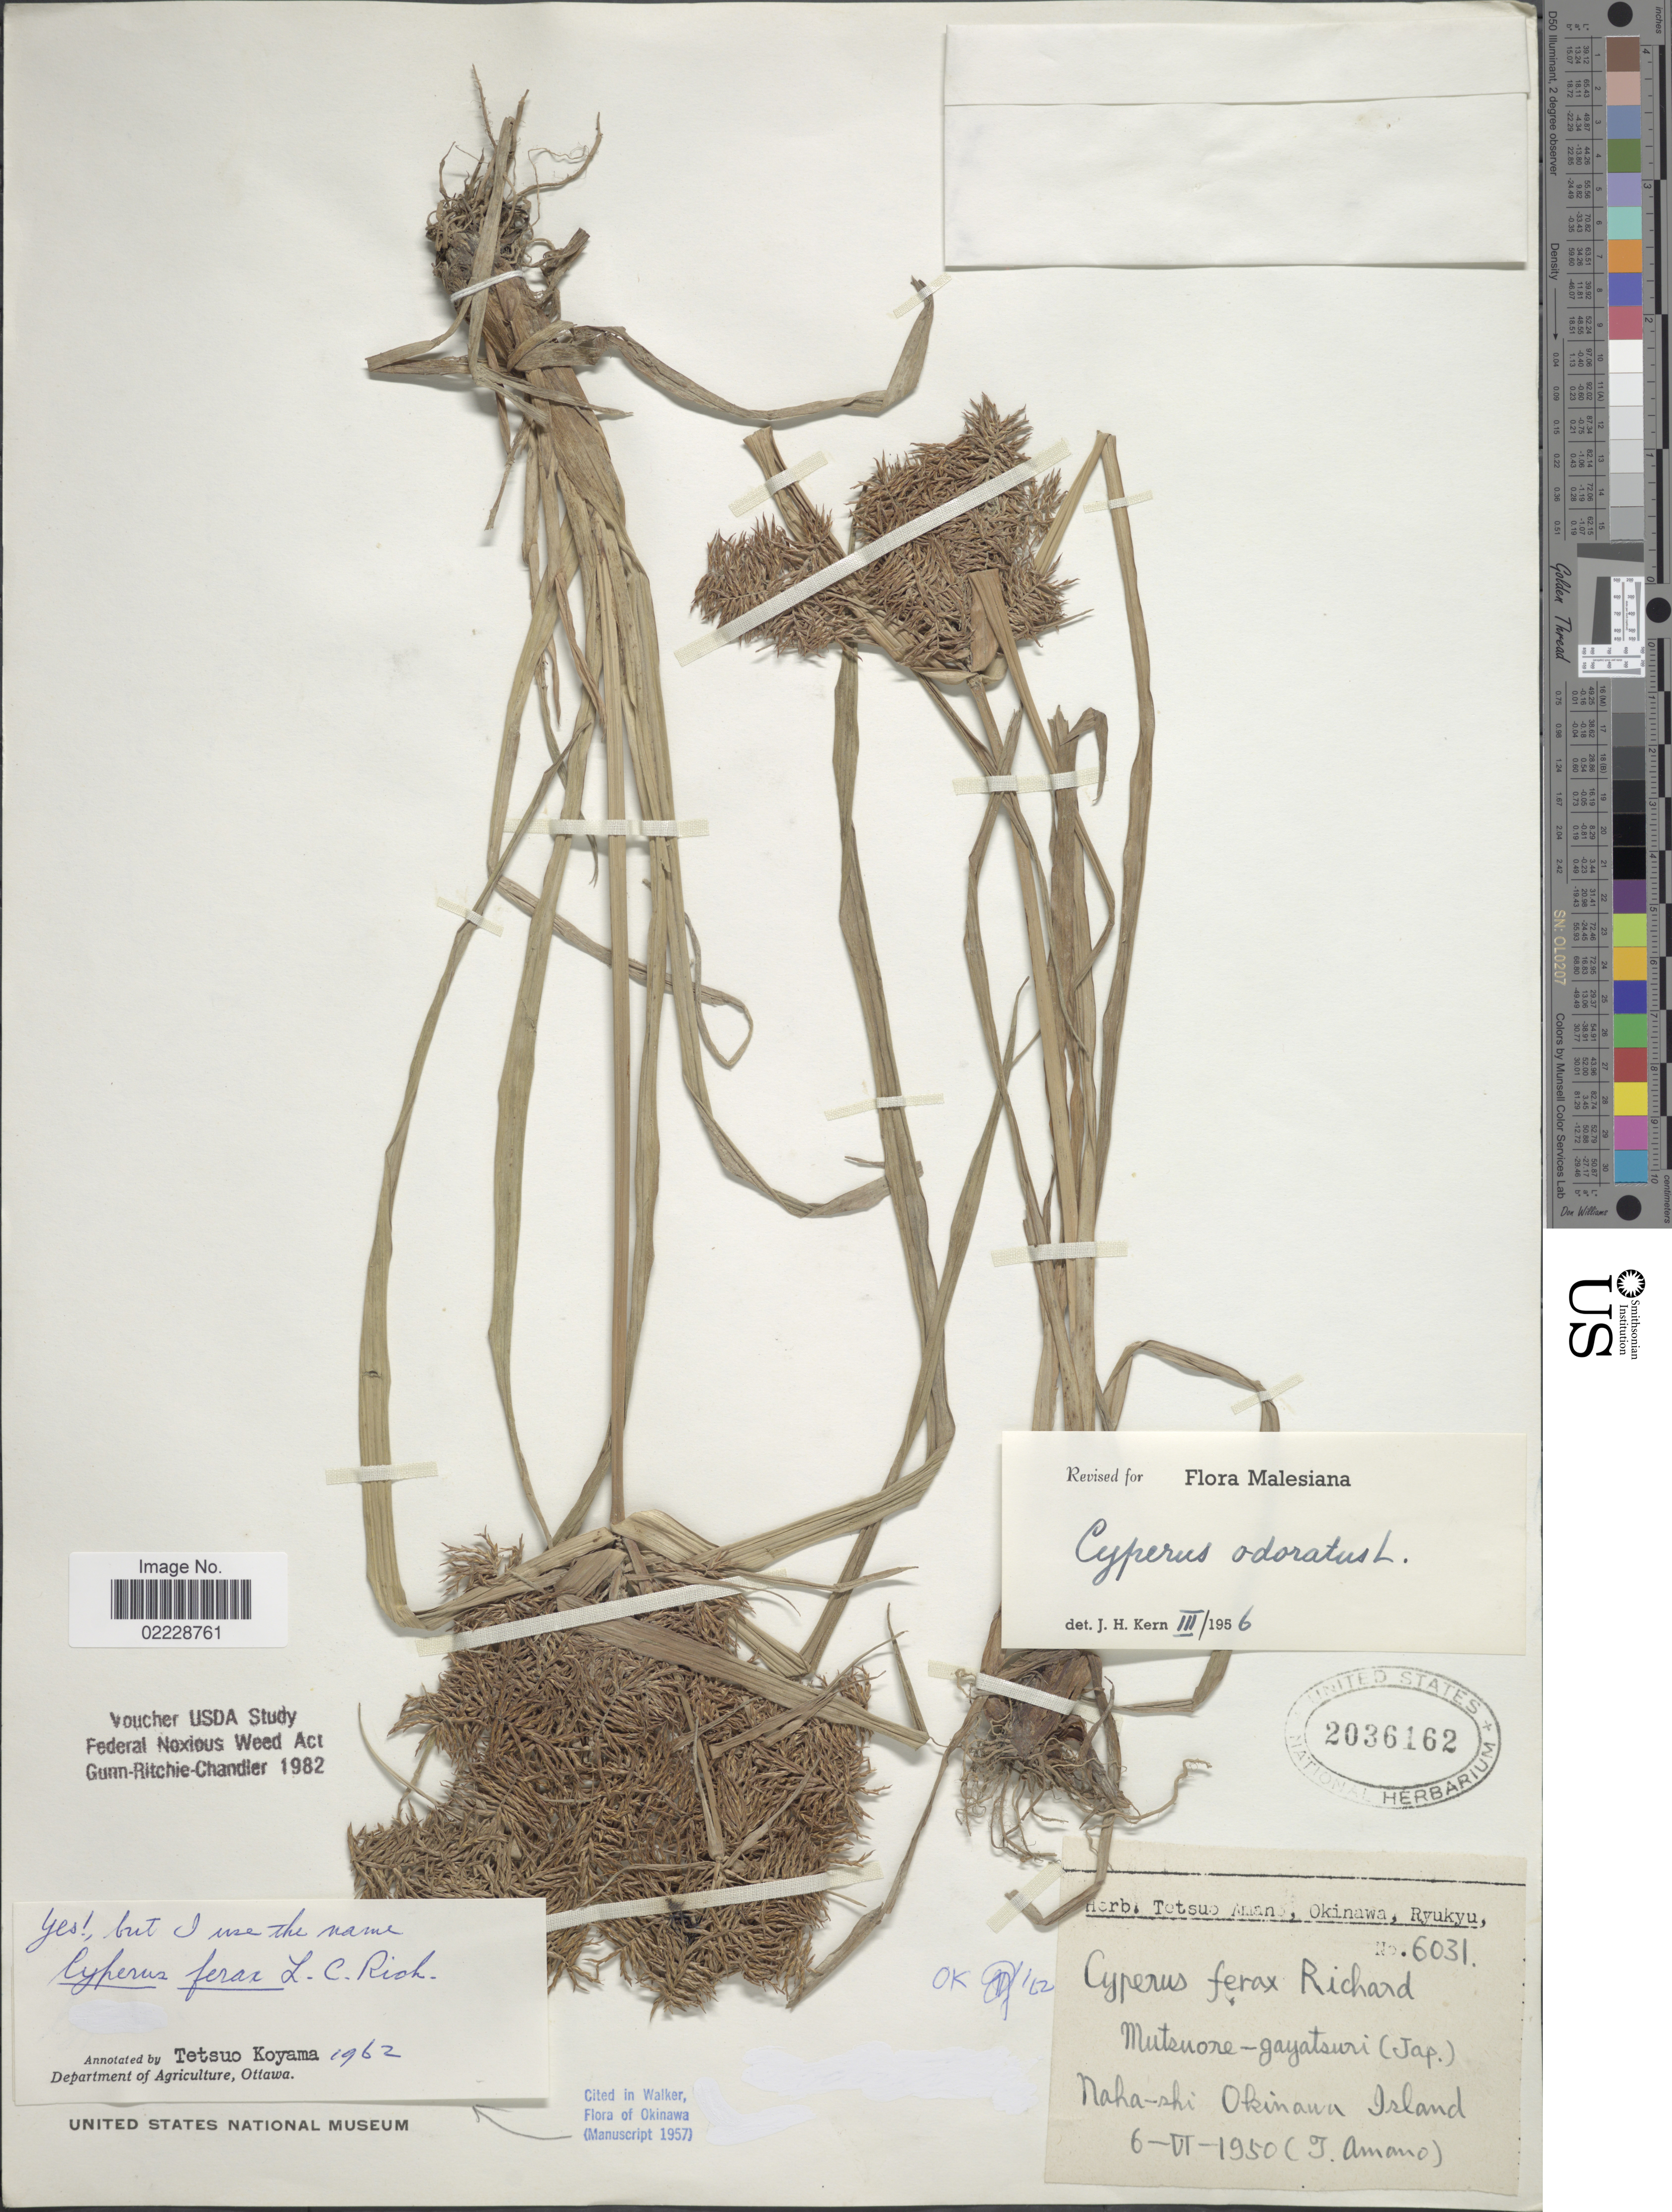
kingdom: Plantae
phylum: Tracheophyta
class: Liliopsida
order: Poales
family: Cyperaceae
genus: Cyperus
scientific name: Cyperus odoratus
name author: L.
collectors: T. Amano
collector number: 6031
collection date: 1950-06-06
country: Japan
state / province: Okinawa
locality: Naha-shi, Okinawa Island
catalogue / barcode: US 2036162